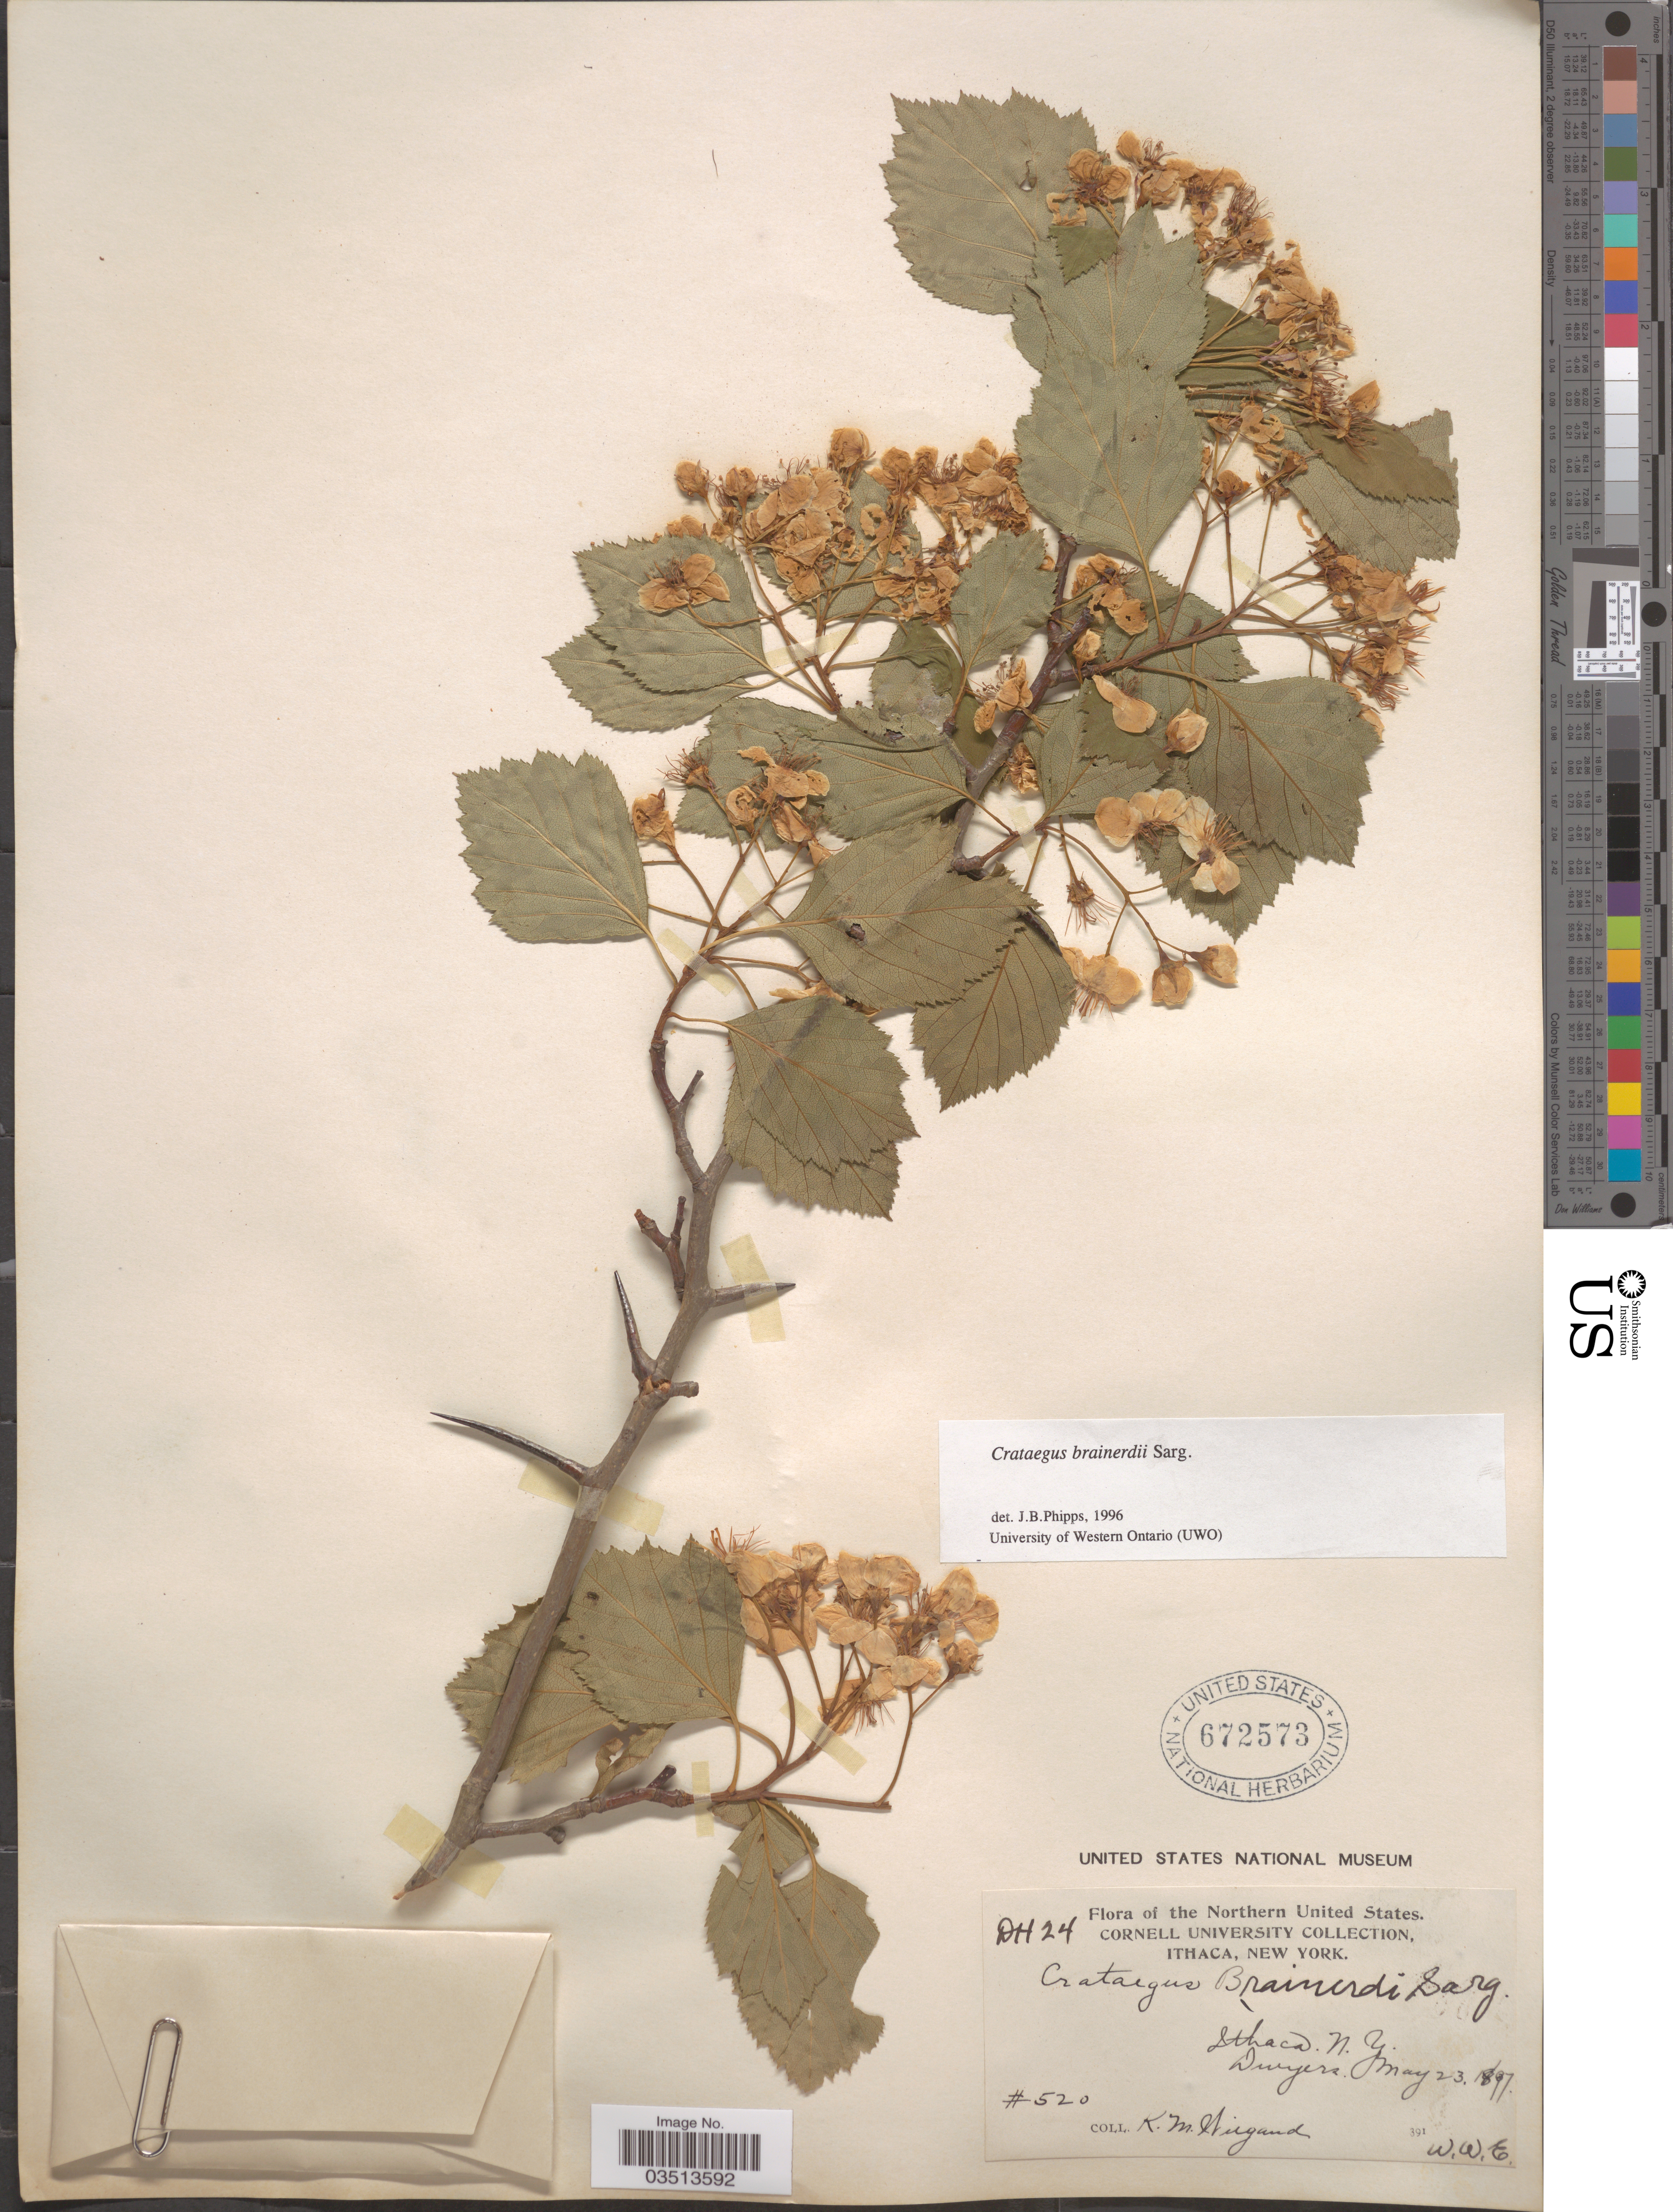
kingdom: Plantae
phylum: Tracheophyta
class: Magnoliopsida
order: Rosales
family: Rosaceae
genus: Crataegus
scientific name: Crataegus brainerdii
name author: Sarg.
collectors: K. M. Wiegand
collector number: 520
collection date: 1897-05-23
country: United States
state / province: New York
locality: Northern United States. Ithaca. Dwyers.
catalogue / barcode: US 672573